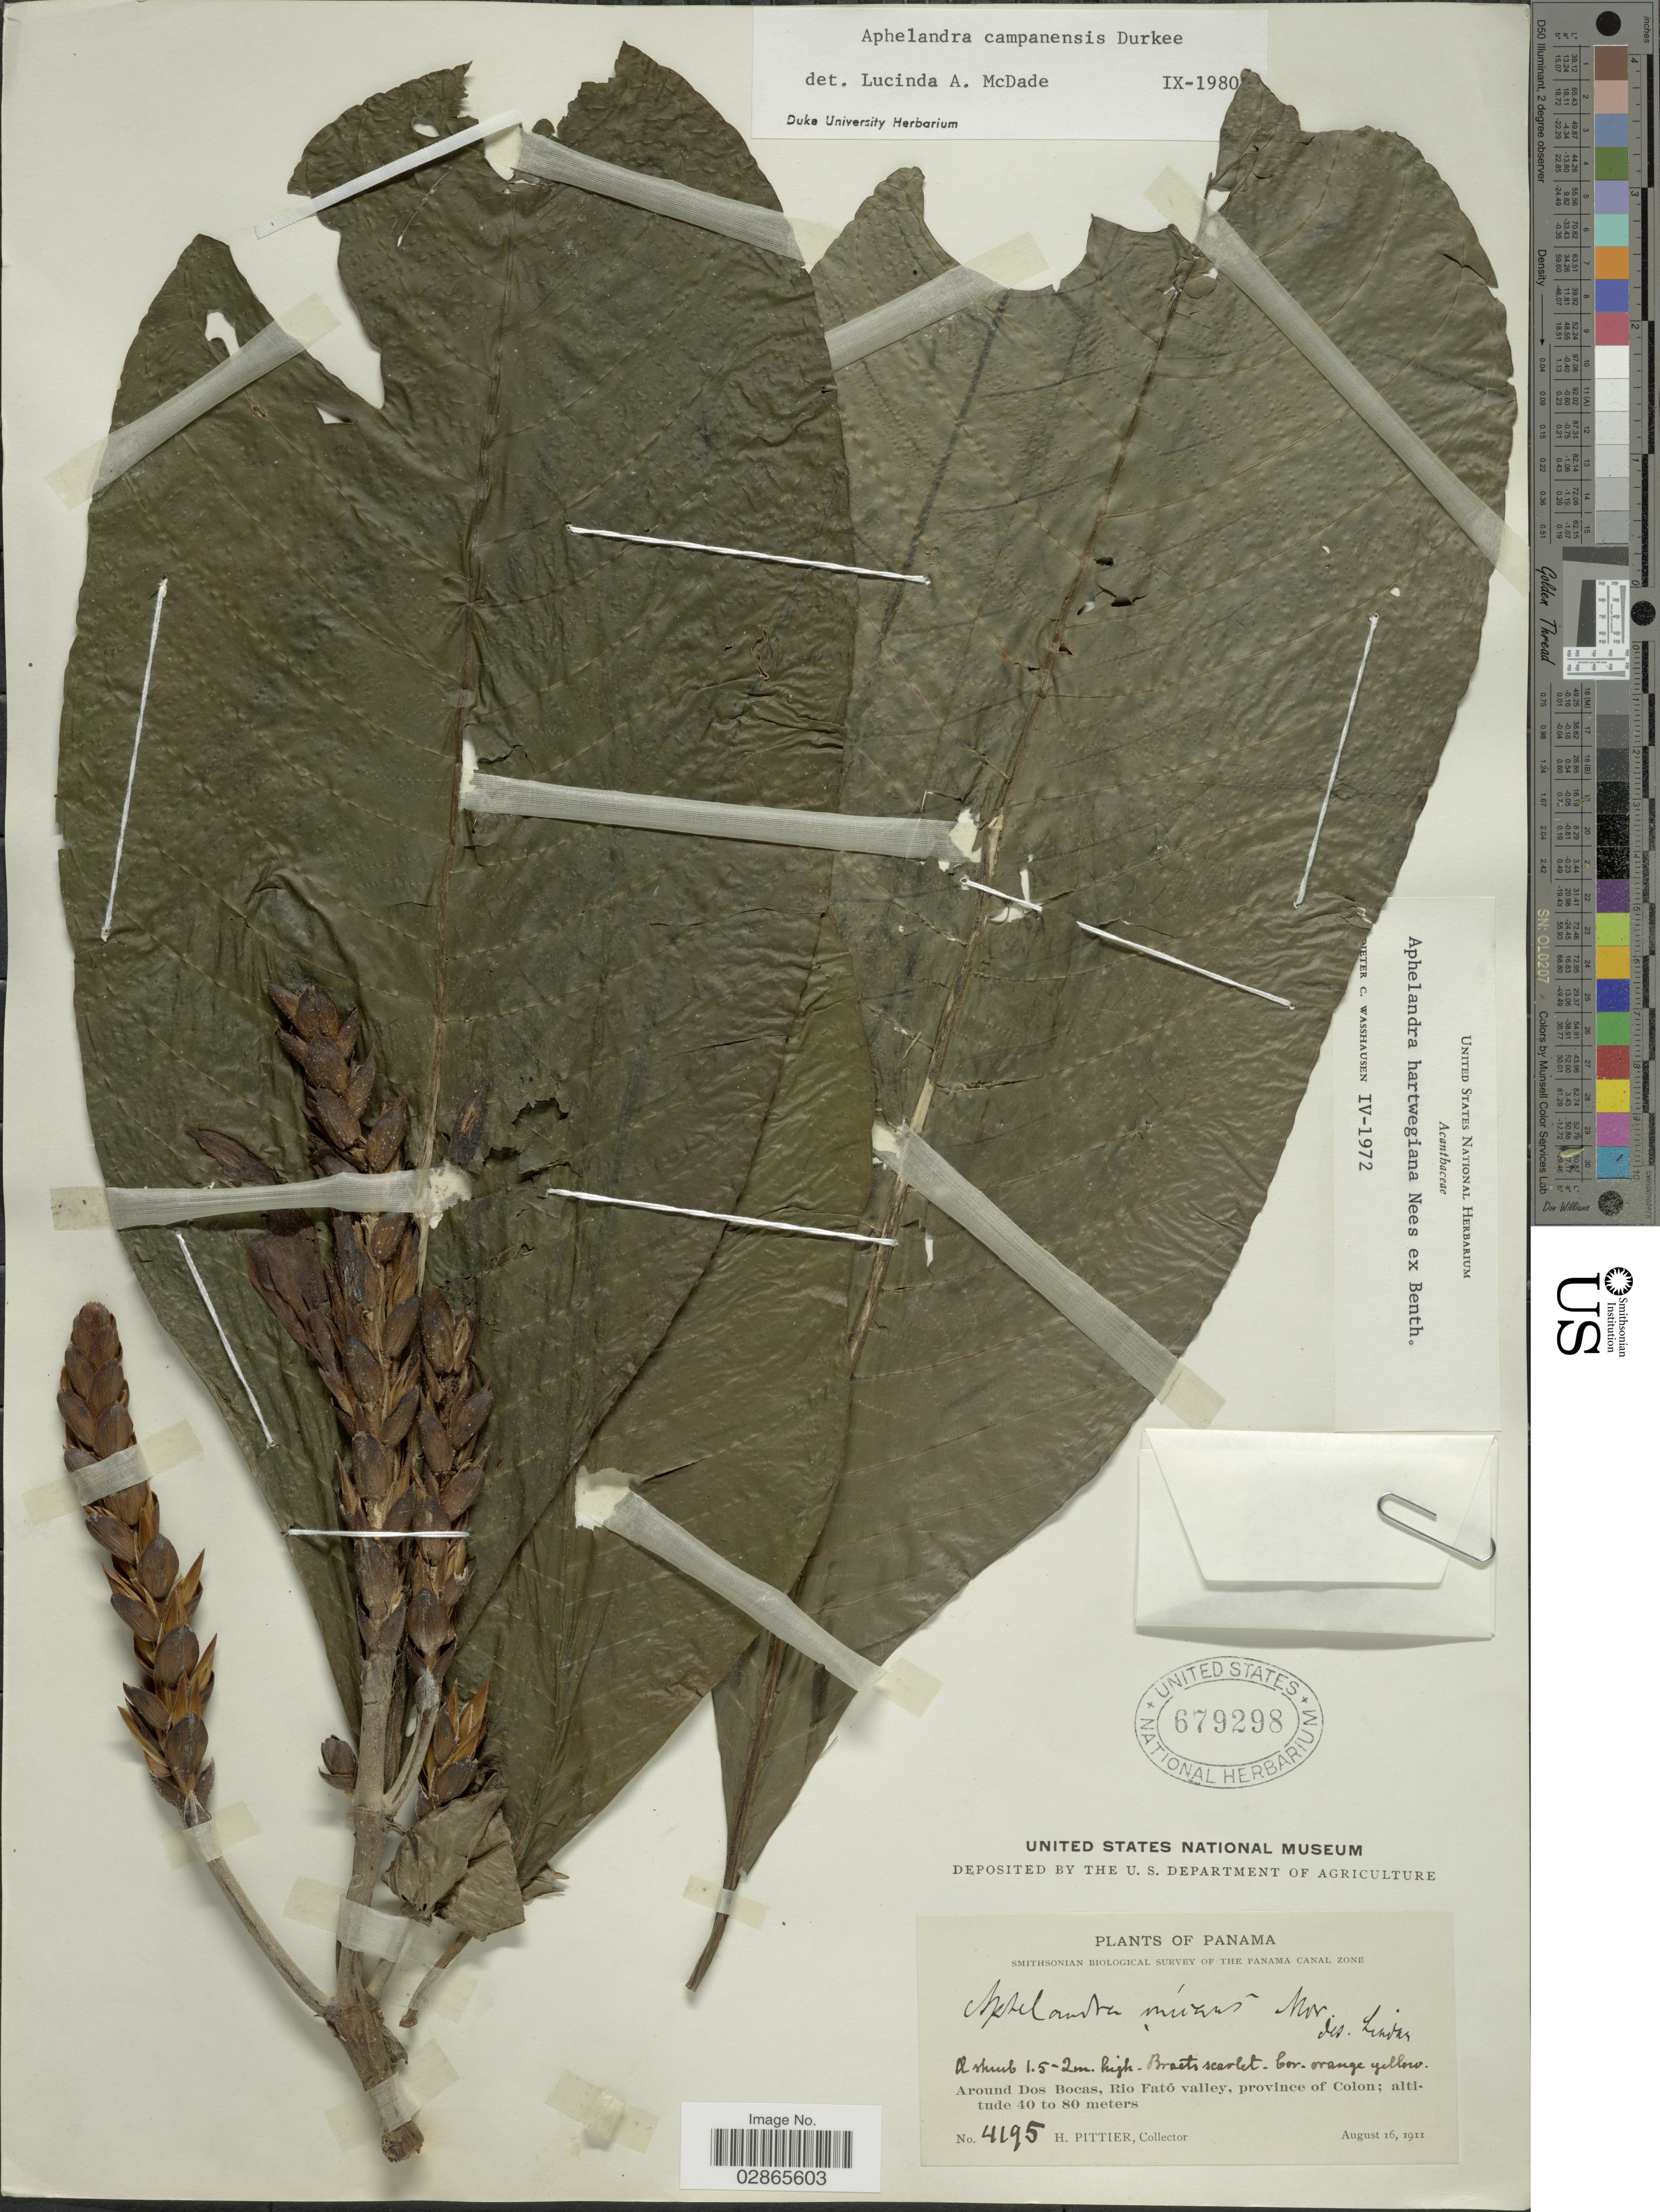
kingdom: Plantae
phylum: Tracheophyta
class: Magnoliopsida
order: Lamiales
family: Acanthaceae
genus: Aphelandra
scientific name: Aphelandra campanensis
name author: Durkee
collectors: H. F. Pittier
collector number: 4195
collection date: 1911-08-16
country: Panama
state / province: Colón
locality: Around Dos Bocas, Rio Fató valley.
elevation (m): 40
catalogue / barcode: US 679298